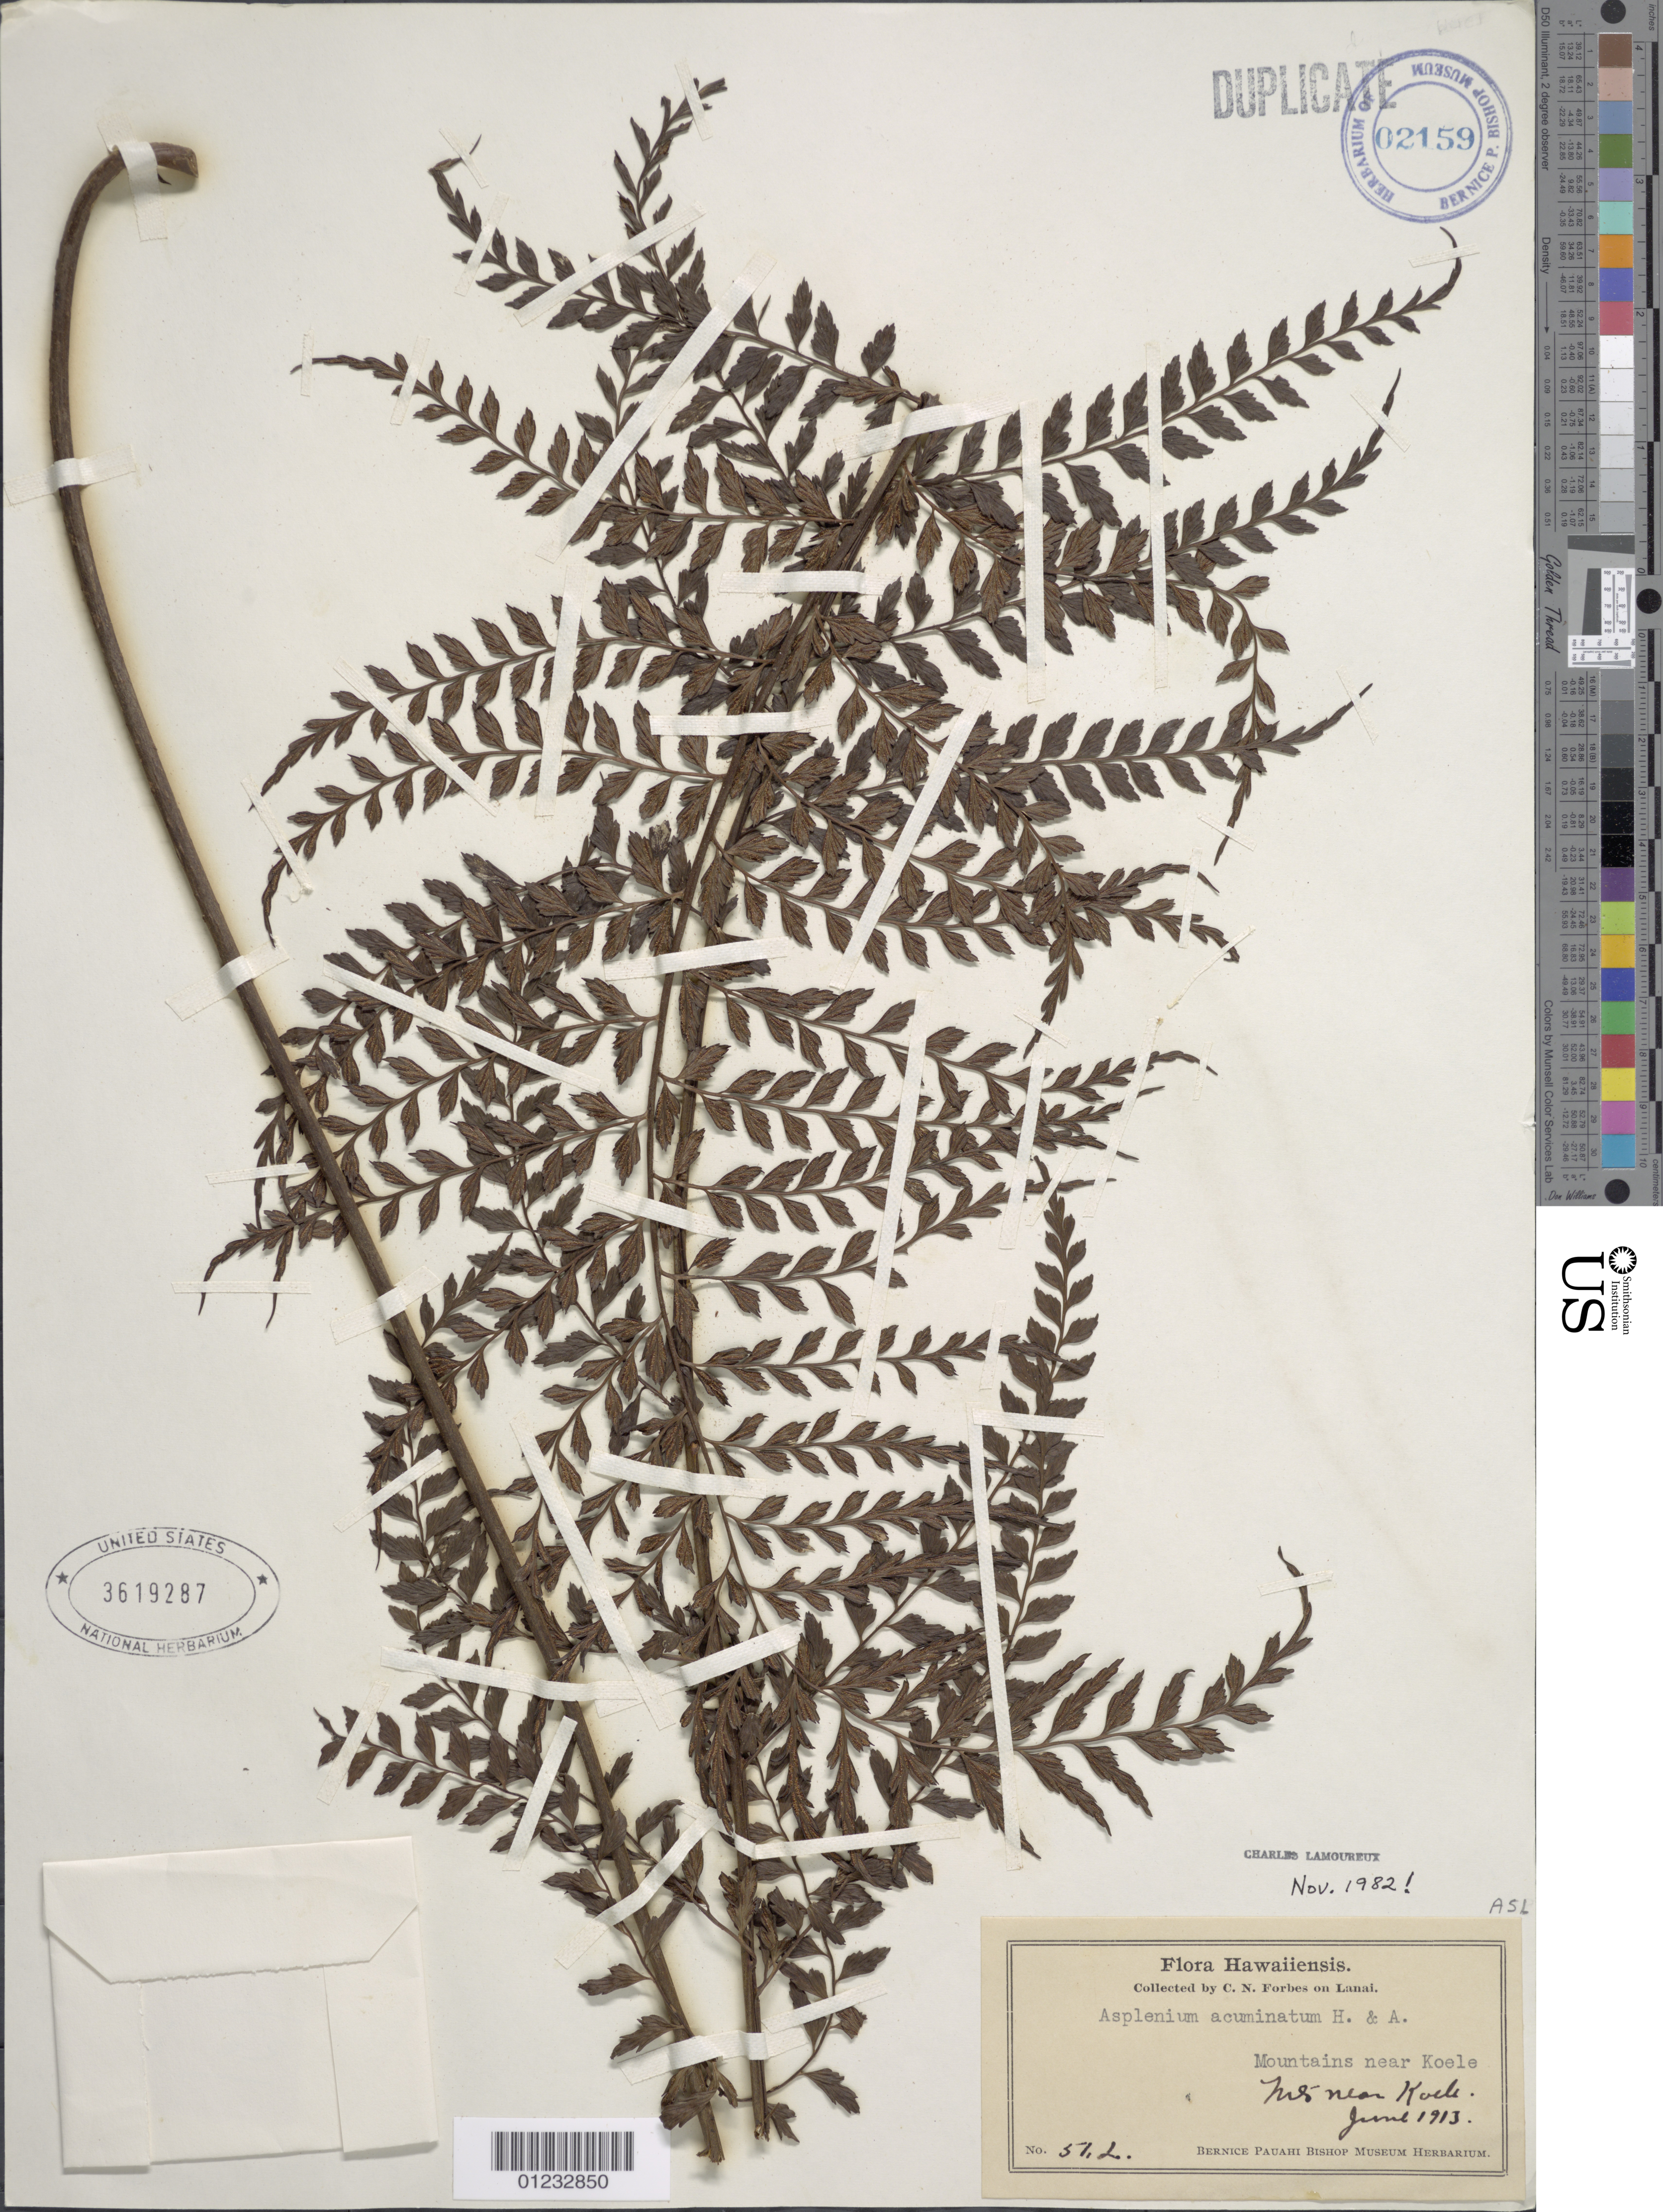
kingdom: Plantae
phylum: Tracheophyta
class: Polypodiopsida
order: Polypodiales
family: Aspleniaceae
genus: Asplenium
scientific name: Asplenium acuminatum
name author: Hook. & Arn.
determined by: Lamoureux, C. H.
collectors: C. N. Forbes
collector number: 51.L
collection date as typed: Jun 1913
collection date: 1913-06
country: United States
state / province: Hawaii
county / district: Maui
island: Lana'i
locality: Mts. near Koele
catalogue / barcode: US 3619287